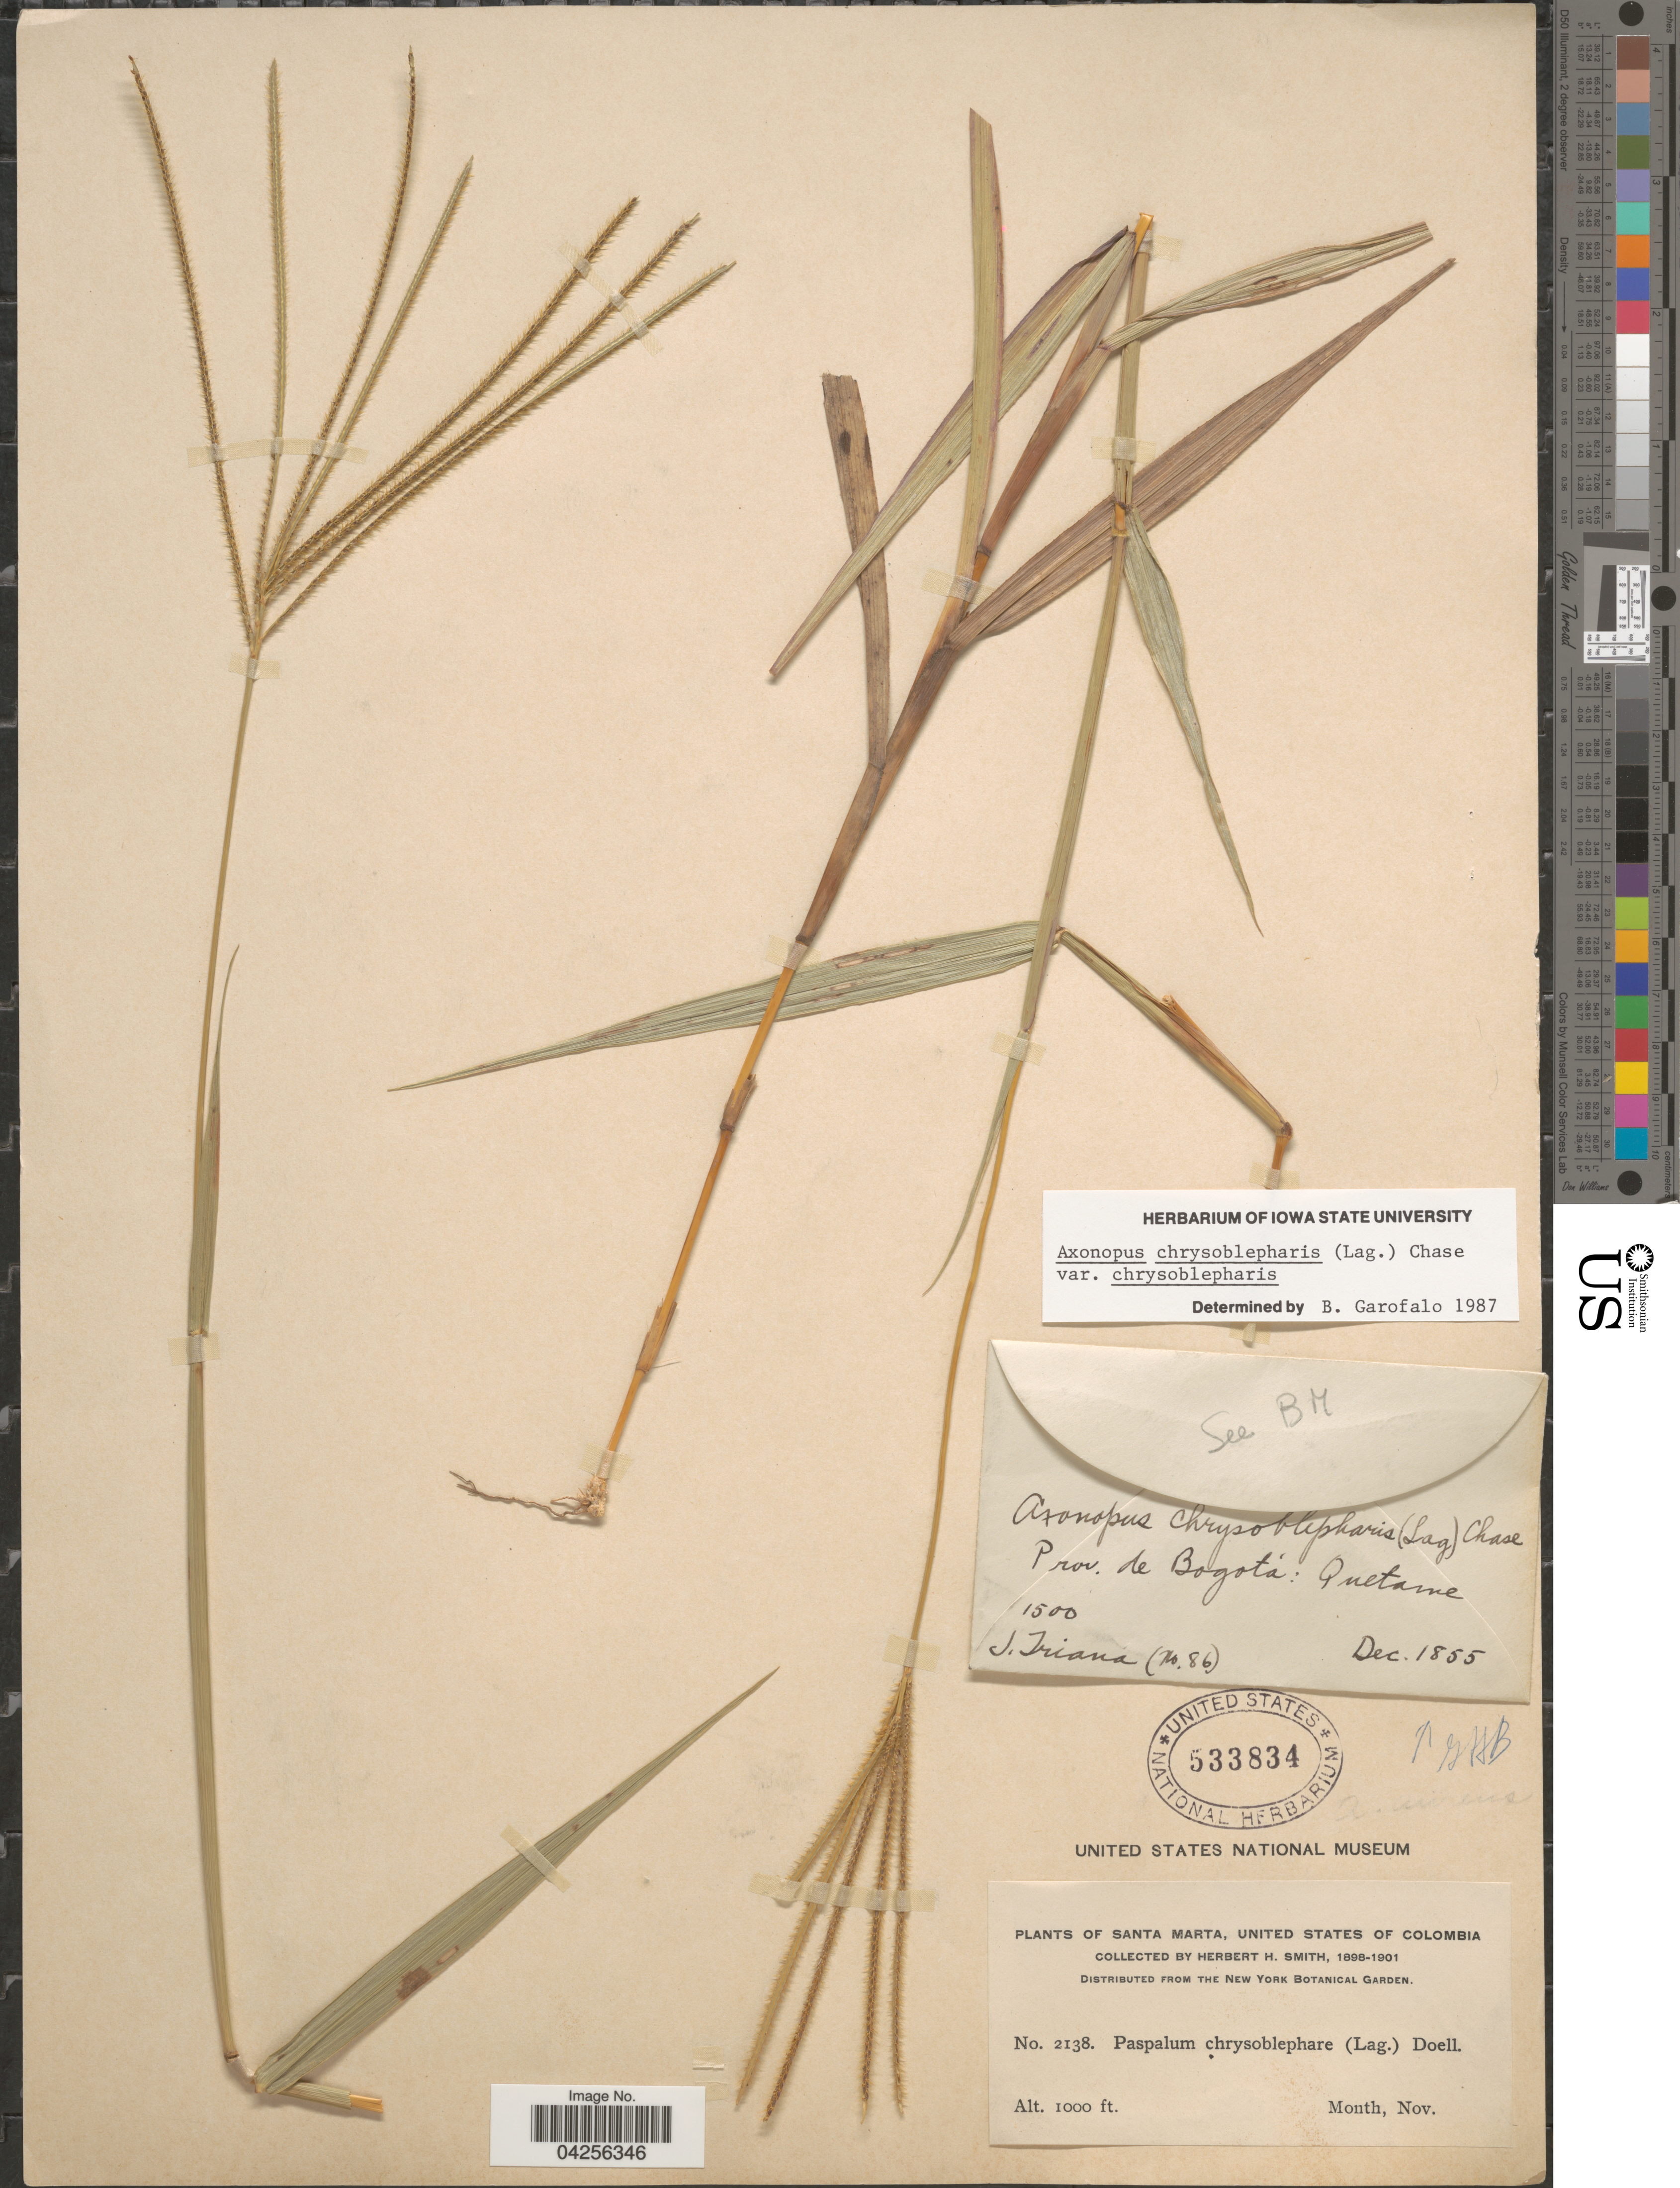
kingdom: Plantae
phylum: Tracheophyta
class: Liliopsida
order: Poales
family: Poaceae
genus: Axonopus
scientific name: Axonopus chrysoblepharis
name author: (Lag.) Chase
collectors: Herbert H. Smith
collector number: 2138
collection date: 1898-11/1901-11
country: Colombia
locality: Santa Marta, United States of Colombia.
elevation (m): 305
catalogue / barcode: US 533834